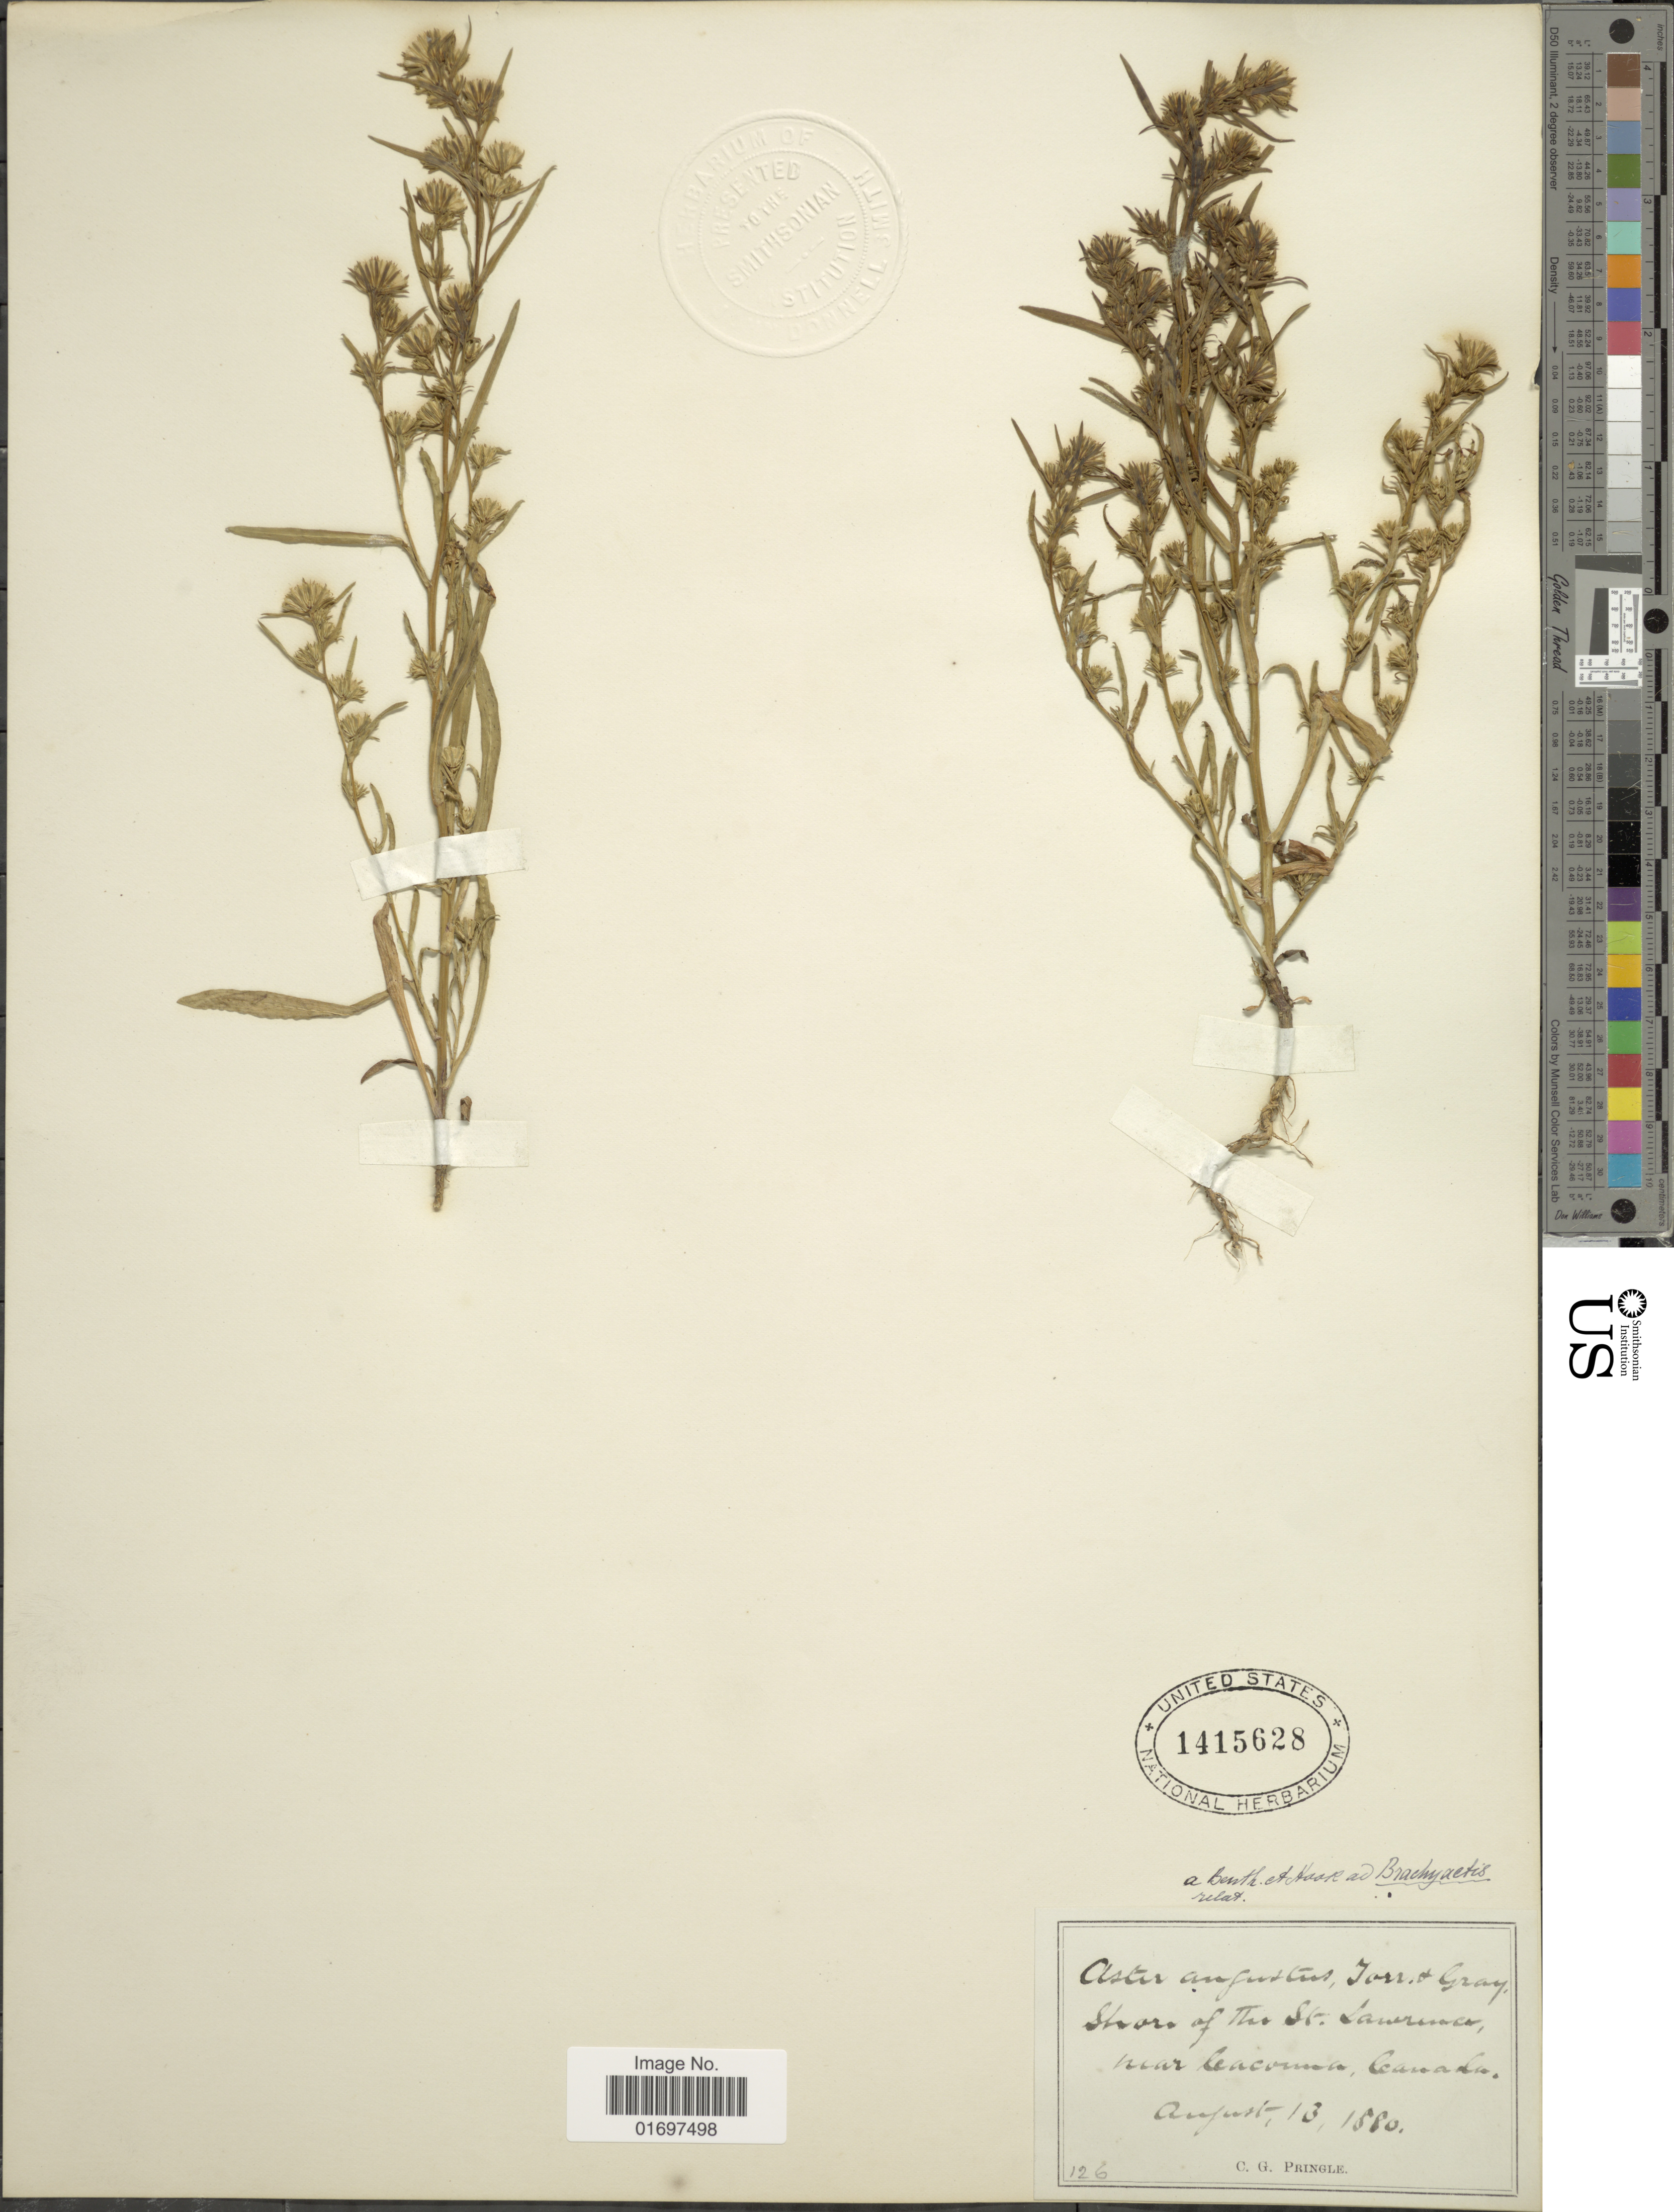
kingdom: Plantae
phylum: Tracheophyta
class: Magnoliopsida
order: Asterales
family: Asteraceae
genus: Symphyotrichum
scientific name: Symphyotrichum ciliatum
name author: (Ledeb.) G.L. Nesom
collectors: C. G. Pringle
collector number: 126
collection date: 1880-08-13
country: Canada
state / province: Quebec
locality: Shore of the St. Lawrence, near Cacouna, Canada.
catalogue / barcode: US 1415628